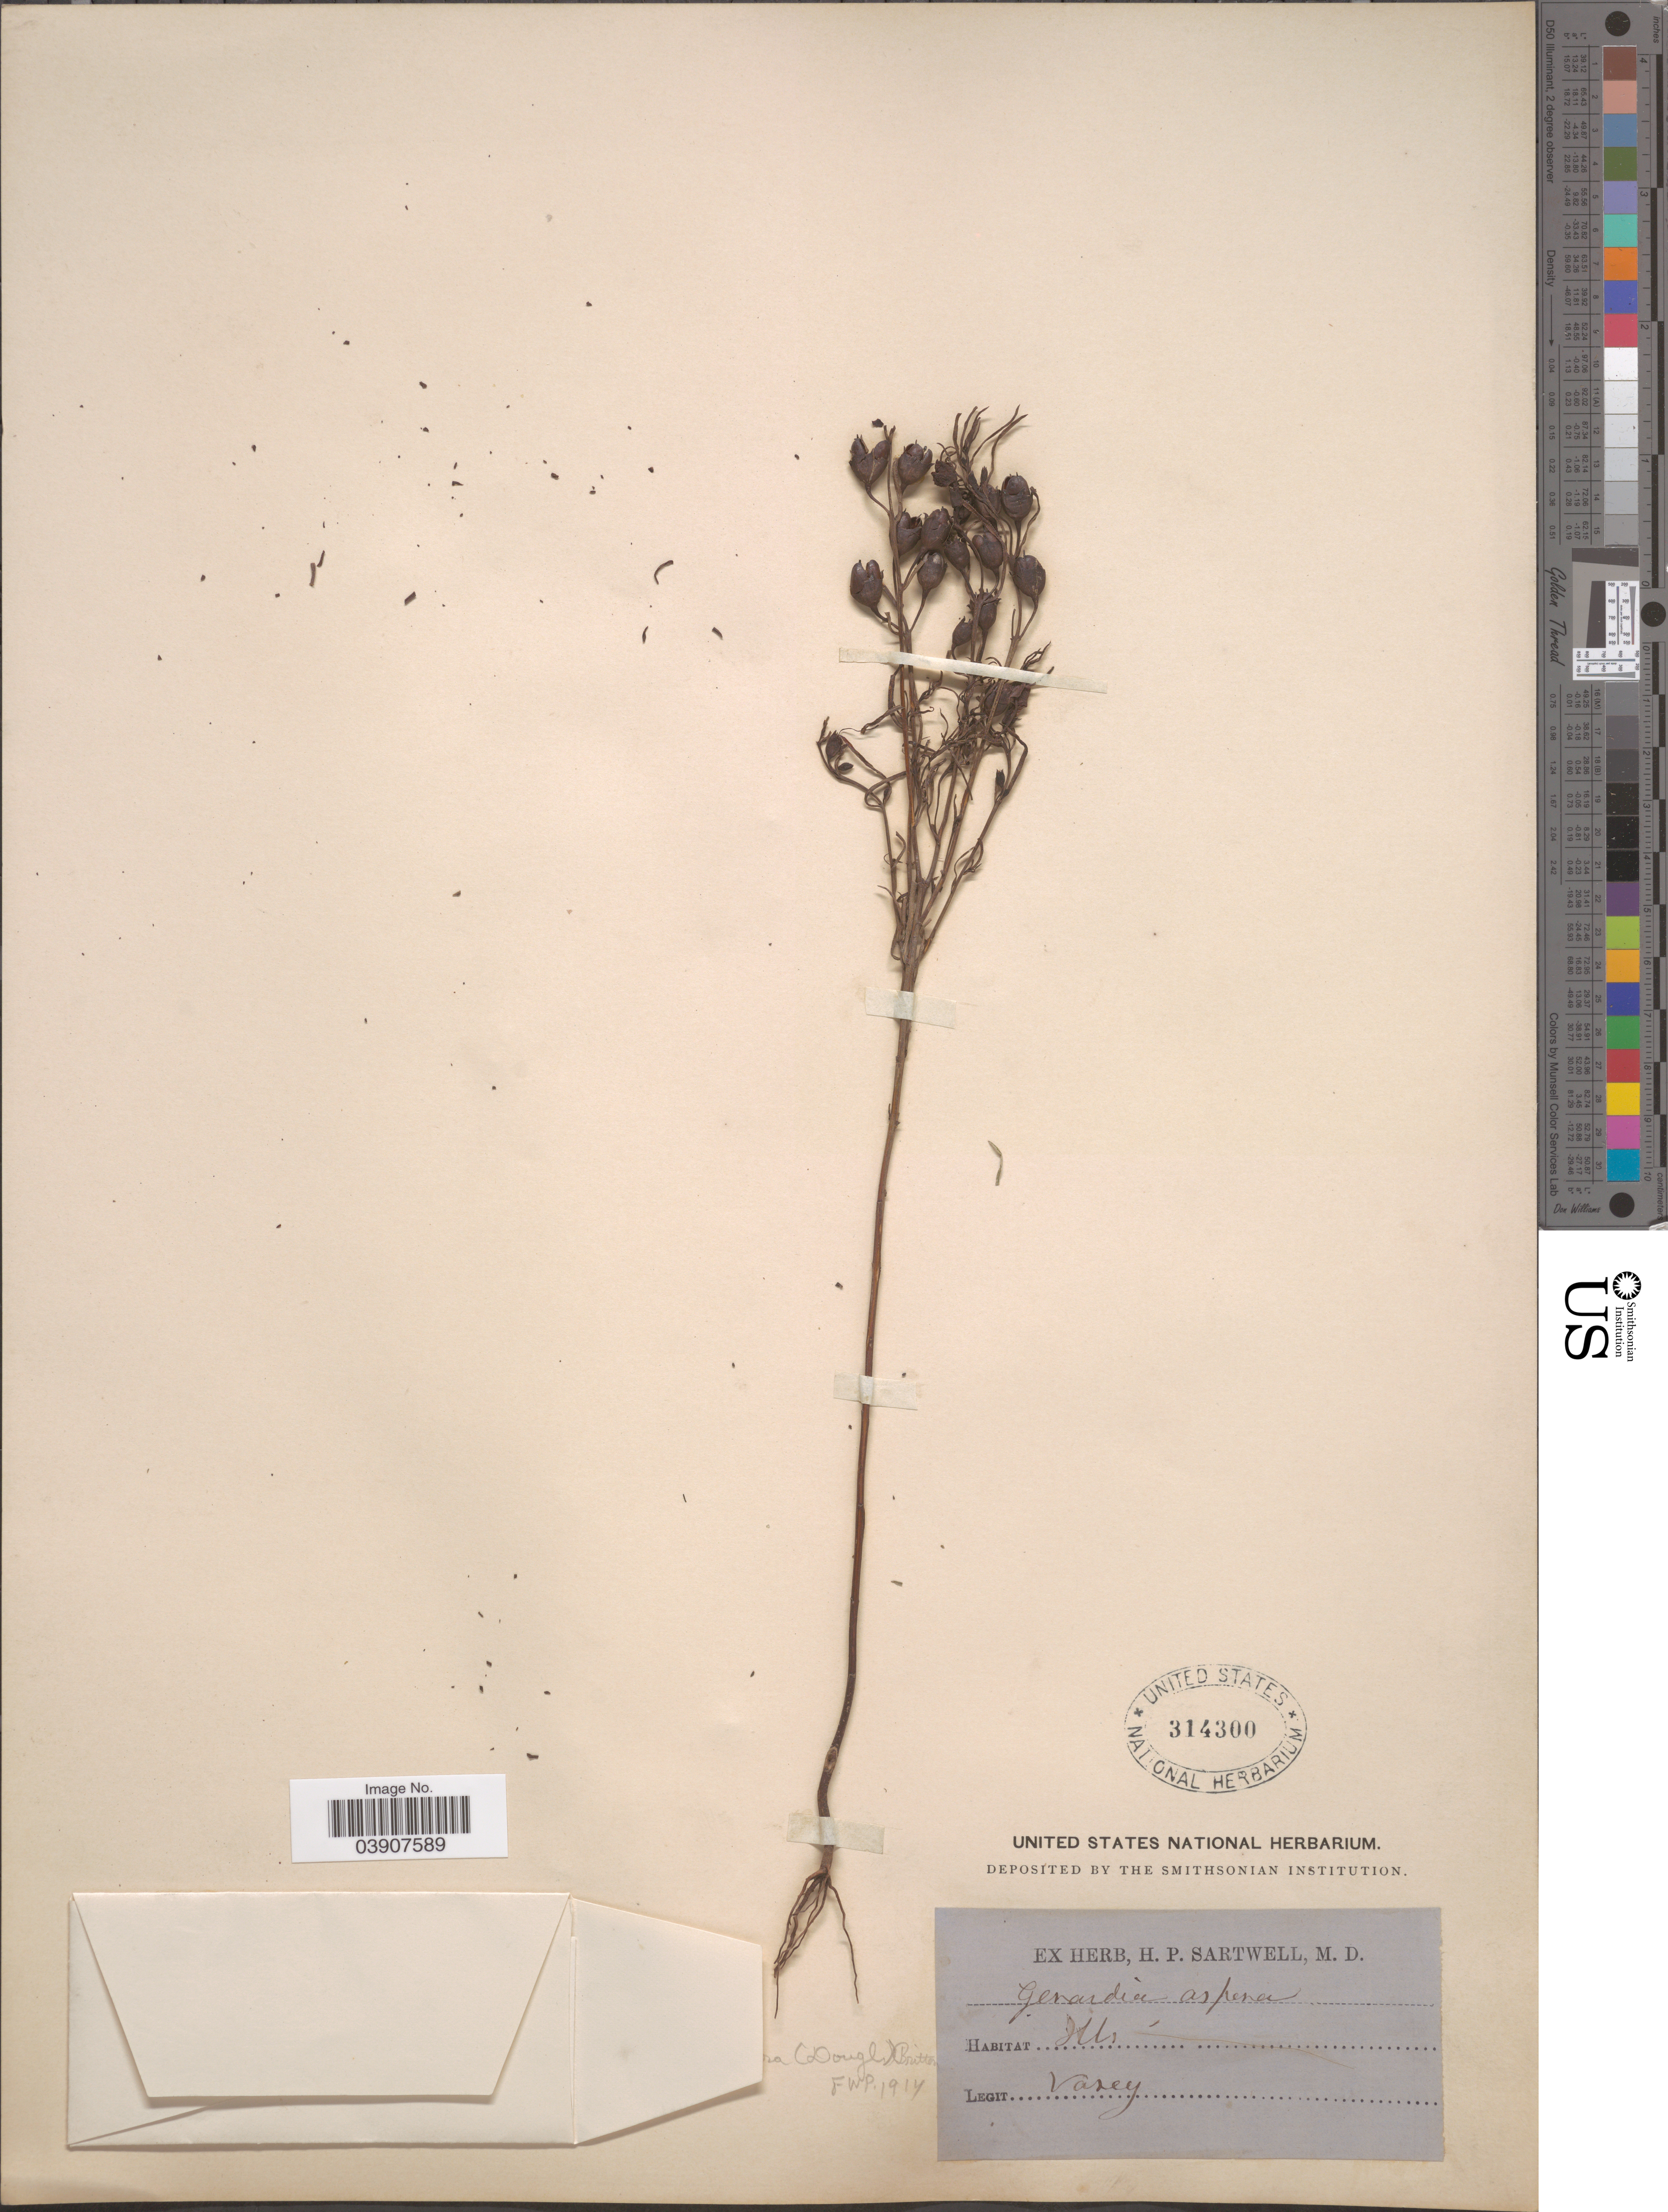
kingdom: Plantae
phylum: Tracheophyta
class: Magnoliopsida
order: Lamiales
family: Orobanchaceae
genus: Agalinis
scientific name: Agalinis aspera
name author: (Douglas ex Benth.) Britton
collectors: Vasey, --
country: United States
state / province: Illinois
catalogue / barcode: US 314300